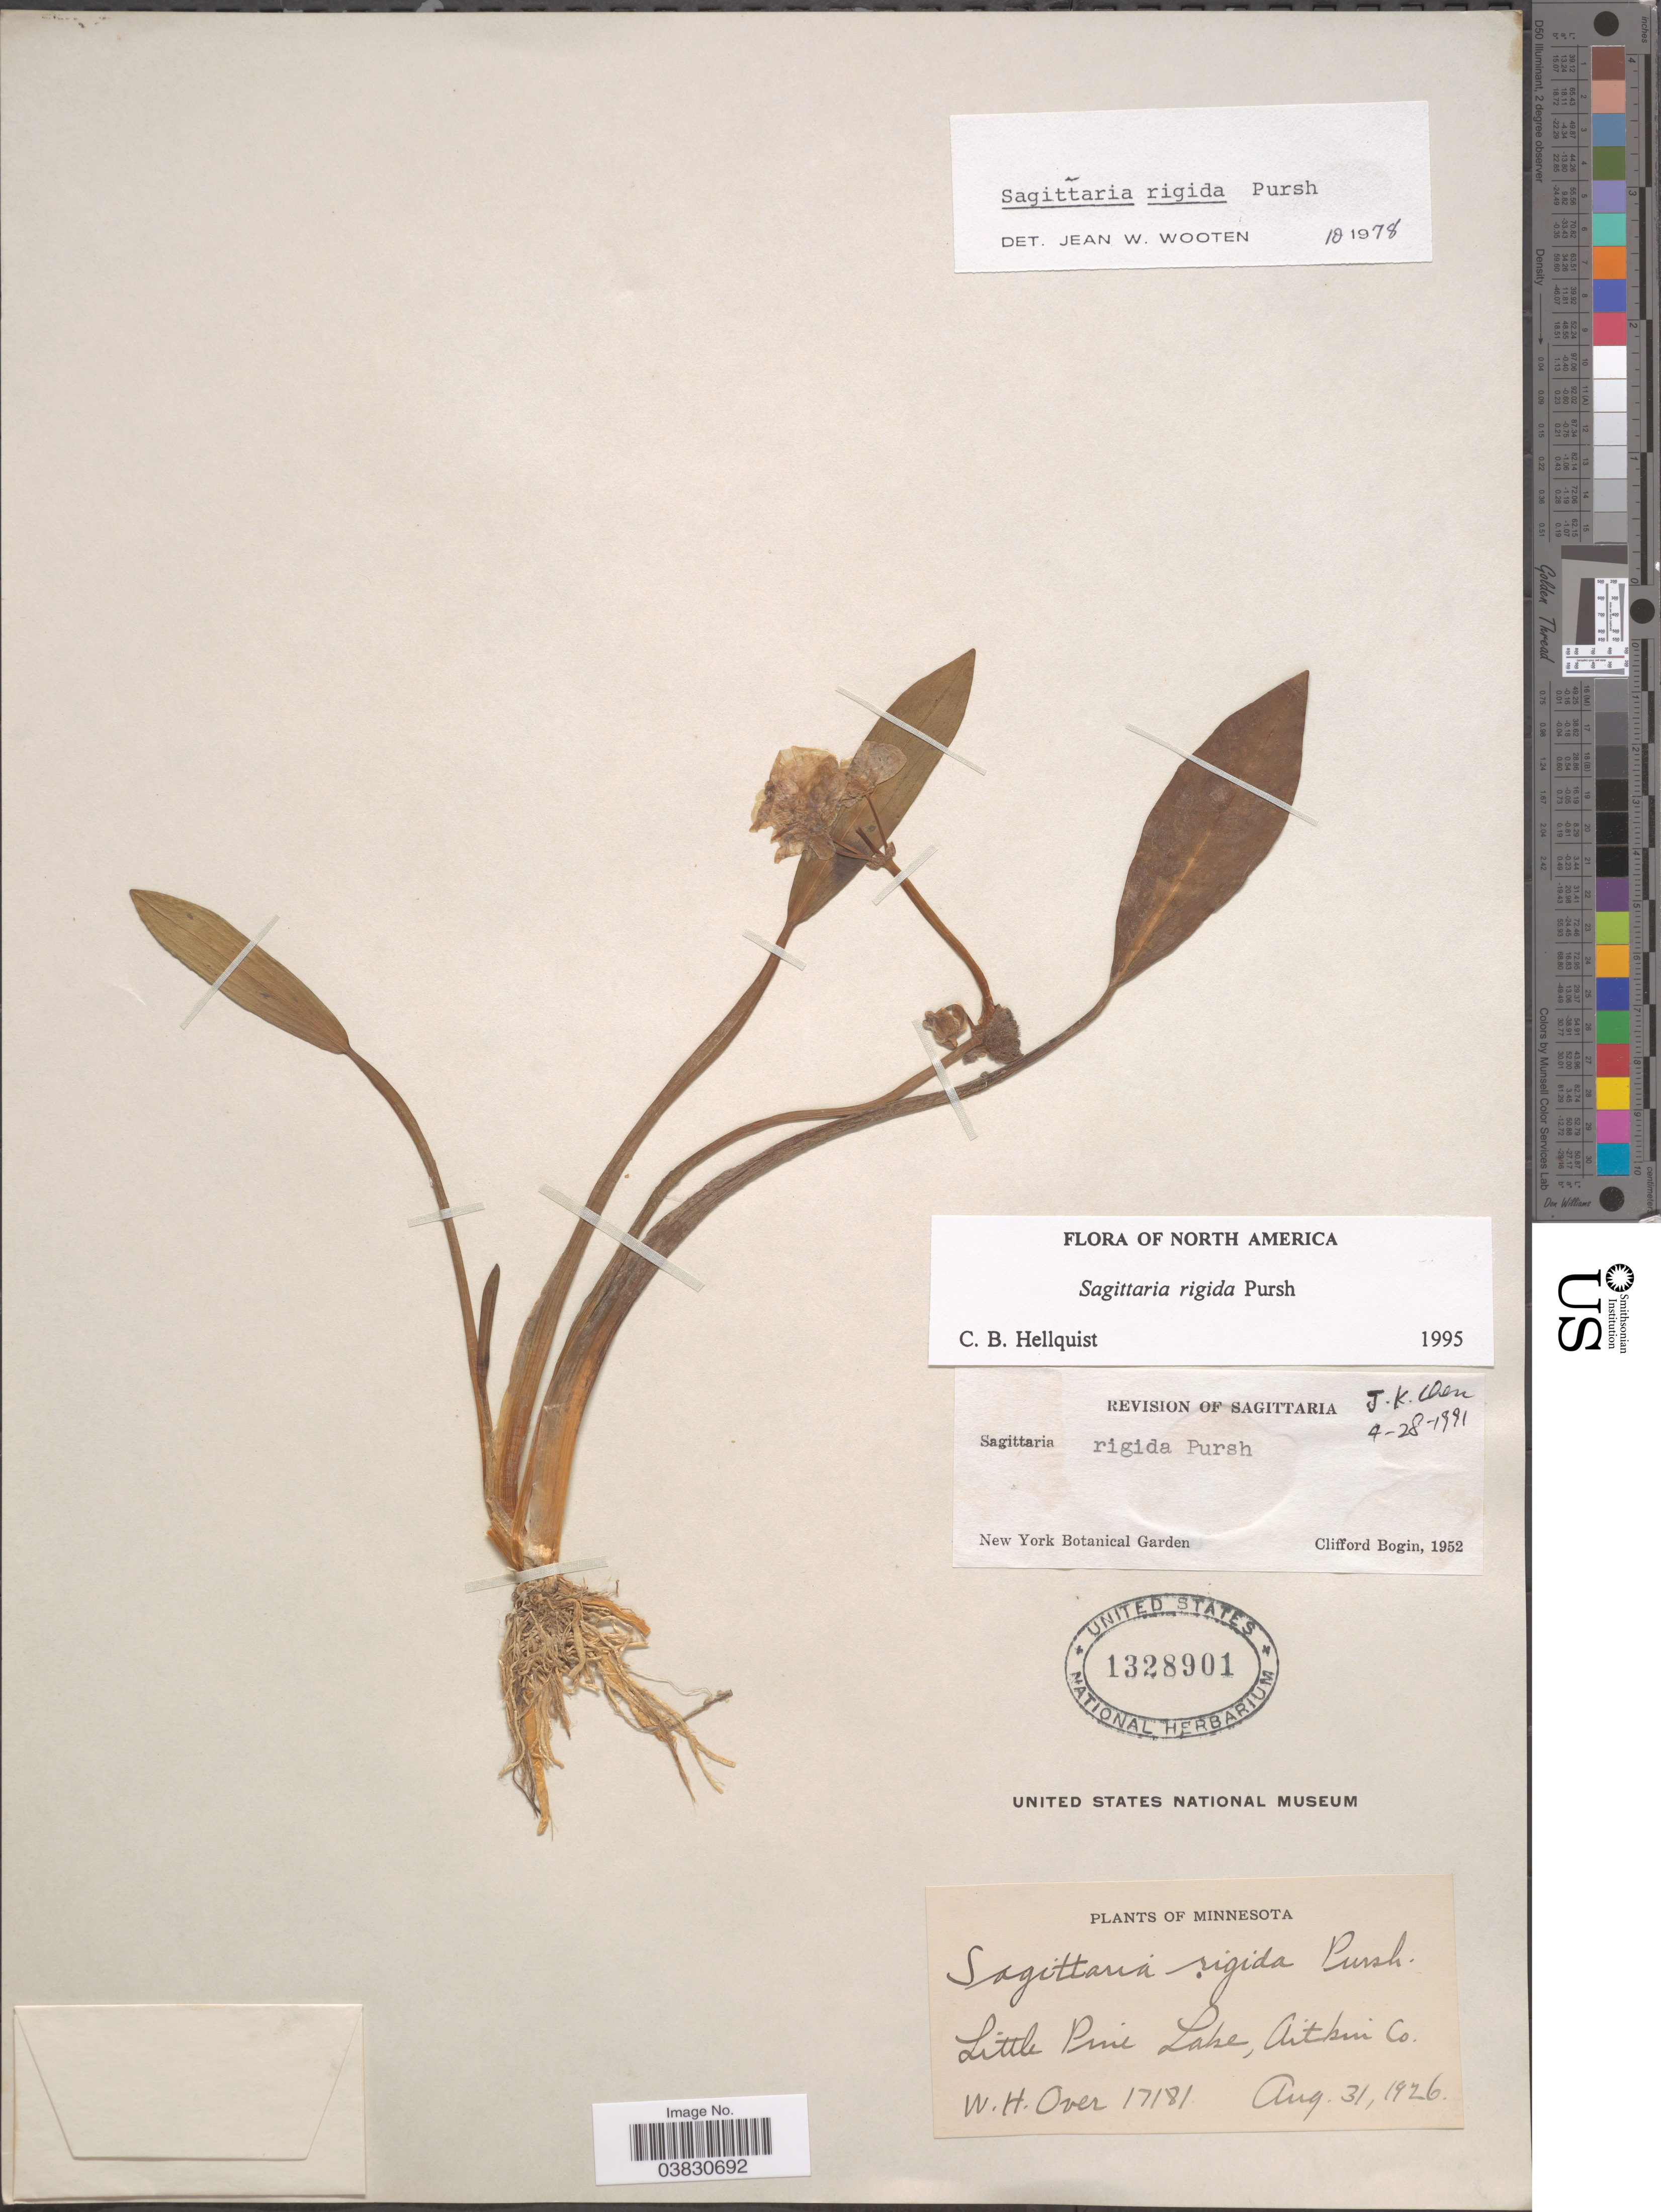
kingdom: Plantae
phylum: Tracheophyta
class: Liliopsida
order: Alismatales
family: Alismataceae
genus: Sagittaria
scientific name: Sagittaria rigida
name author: Pursh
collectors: W. Over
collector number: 17181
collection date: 1926-08-31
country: United States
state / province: Minnesota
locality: Little Pine Lake, Aitkin Co.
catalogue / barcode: US 1328901